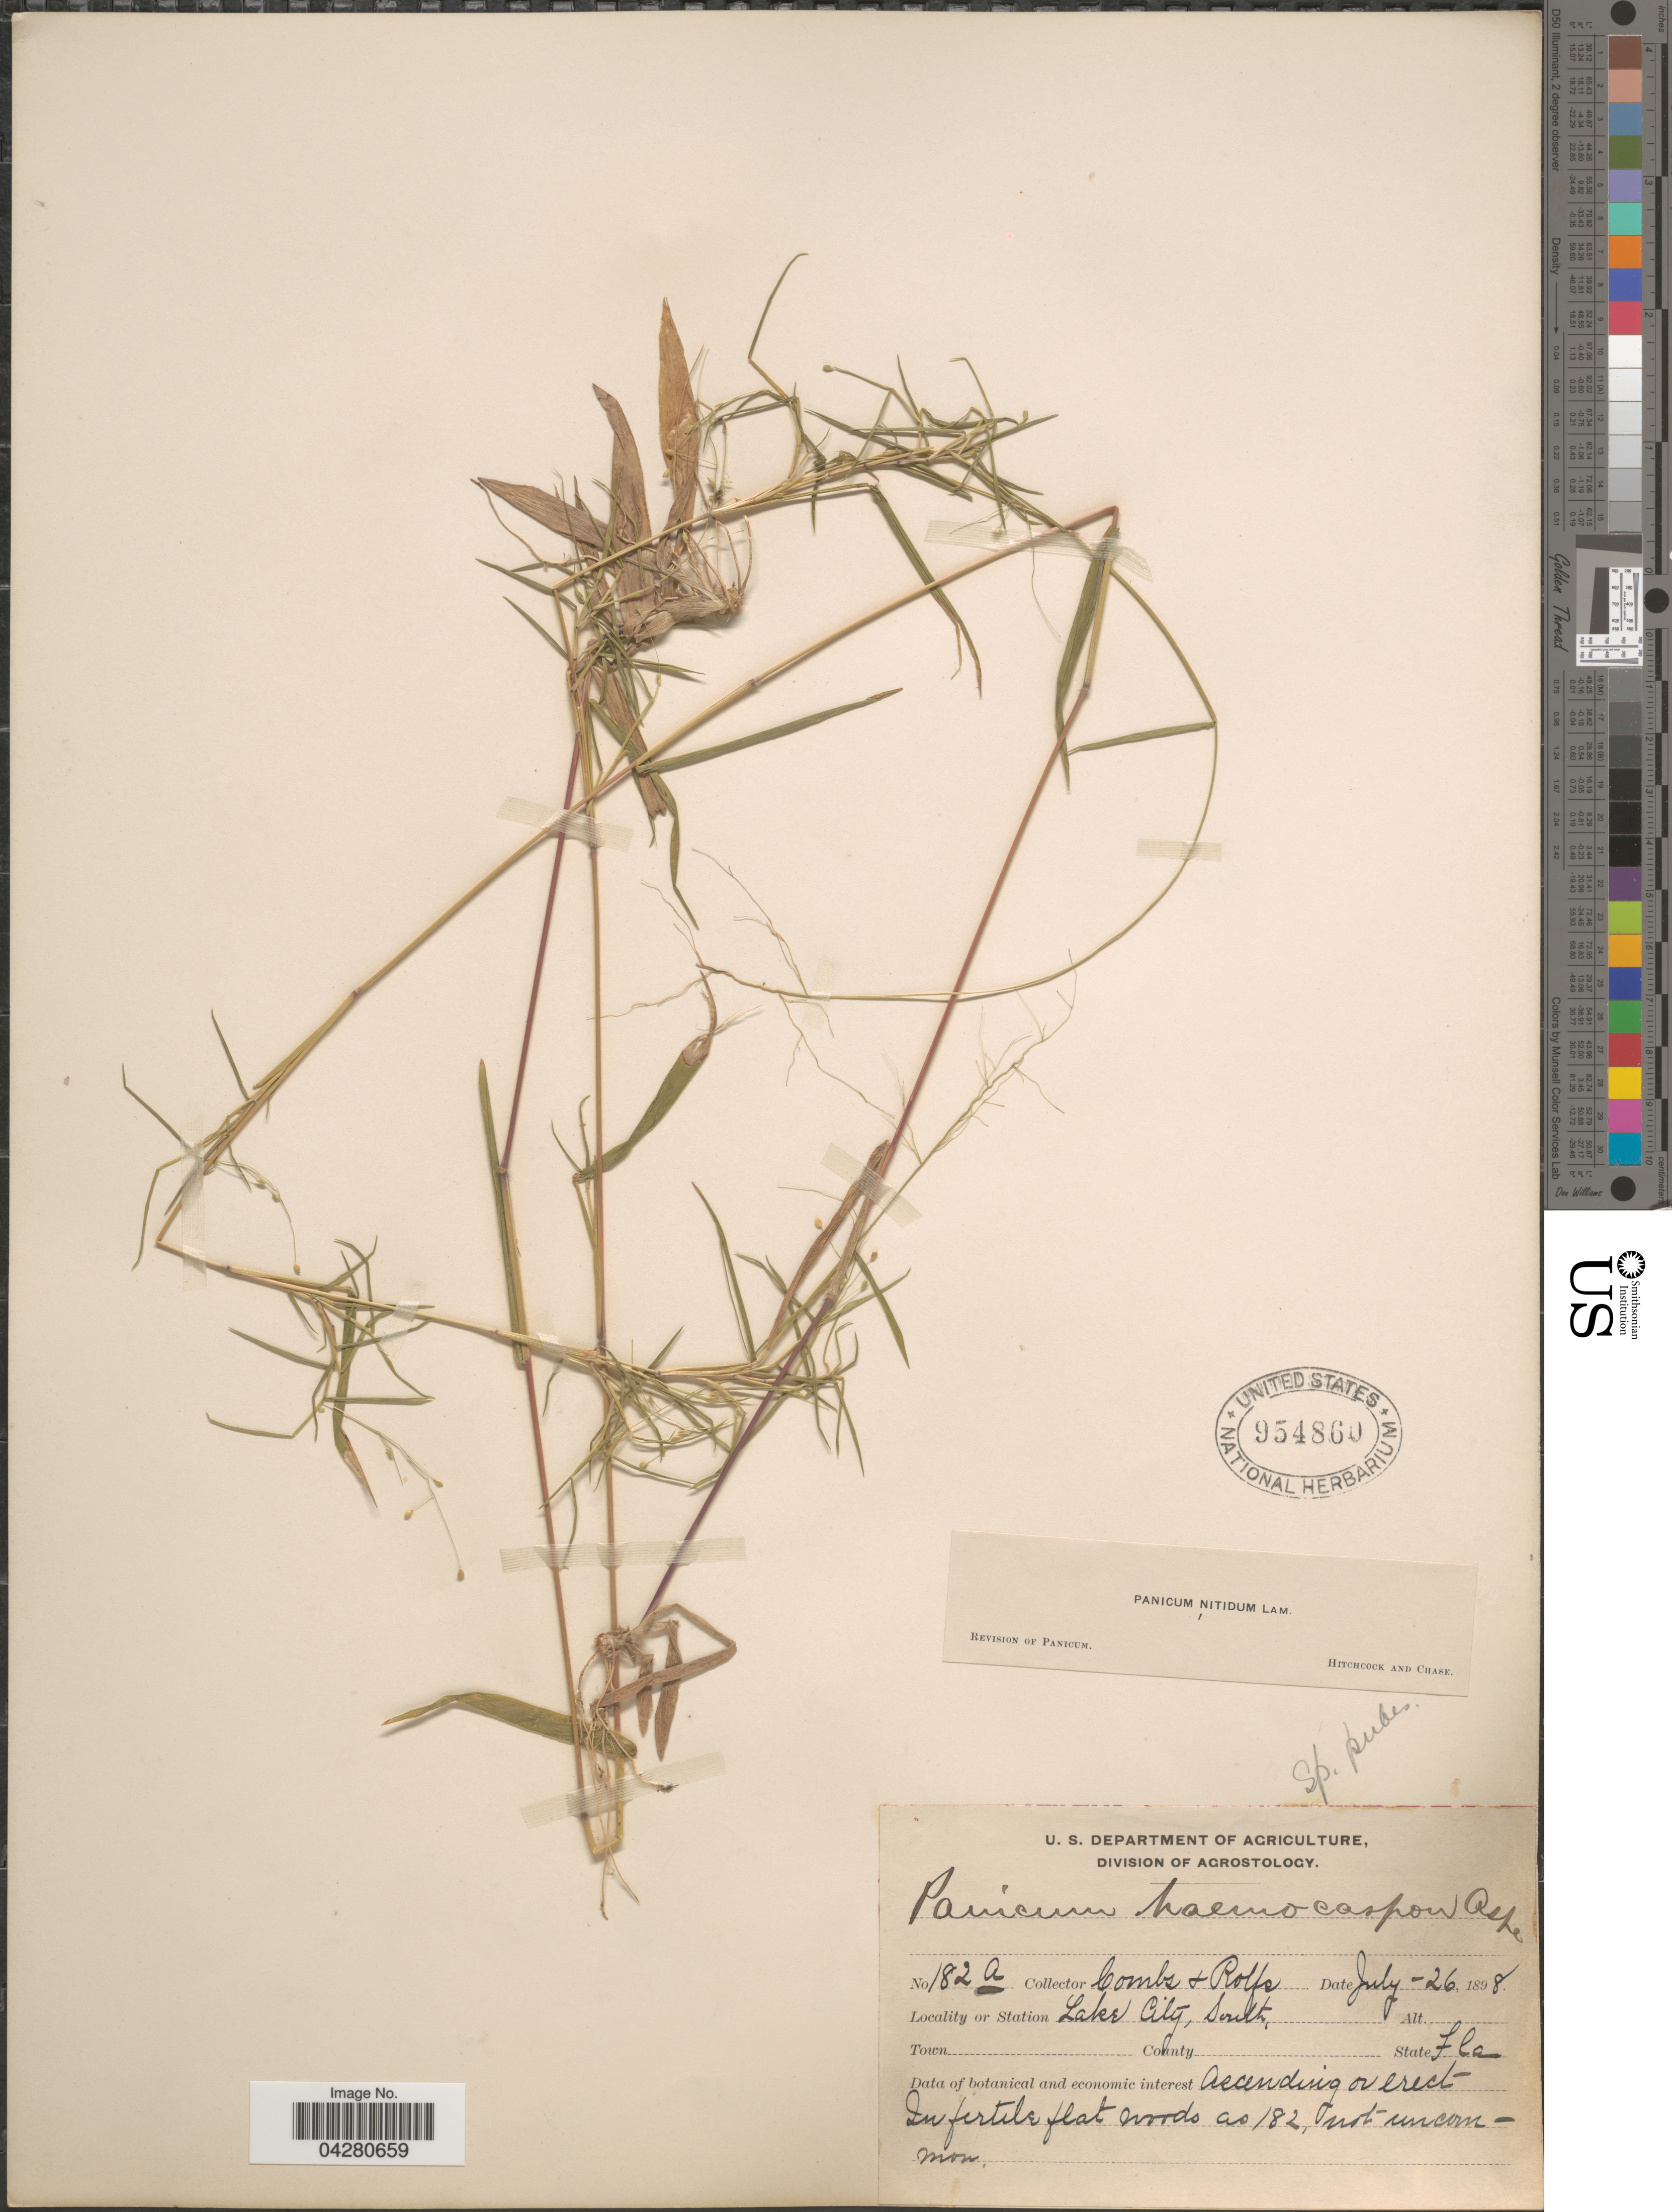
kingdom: Plantae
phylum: Tracheophyta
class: Liliopsida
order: Poales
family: Poaceae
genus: Dichanthelium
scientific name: Dichanthelium dichotomum var. dichotomum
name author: (L.) Gould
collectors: -. Combs & Rolfs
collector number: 182a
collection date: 1898-07-26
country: United States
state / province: Florida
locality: Lake City, South.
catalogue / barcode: US 954860